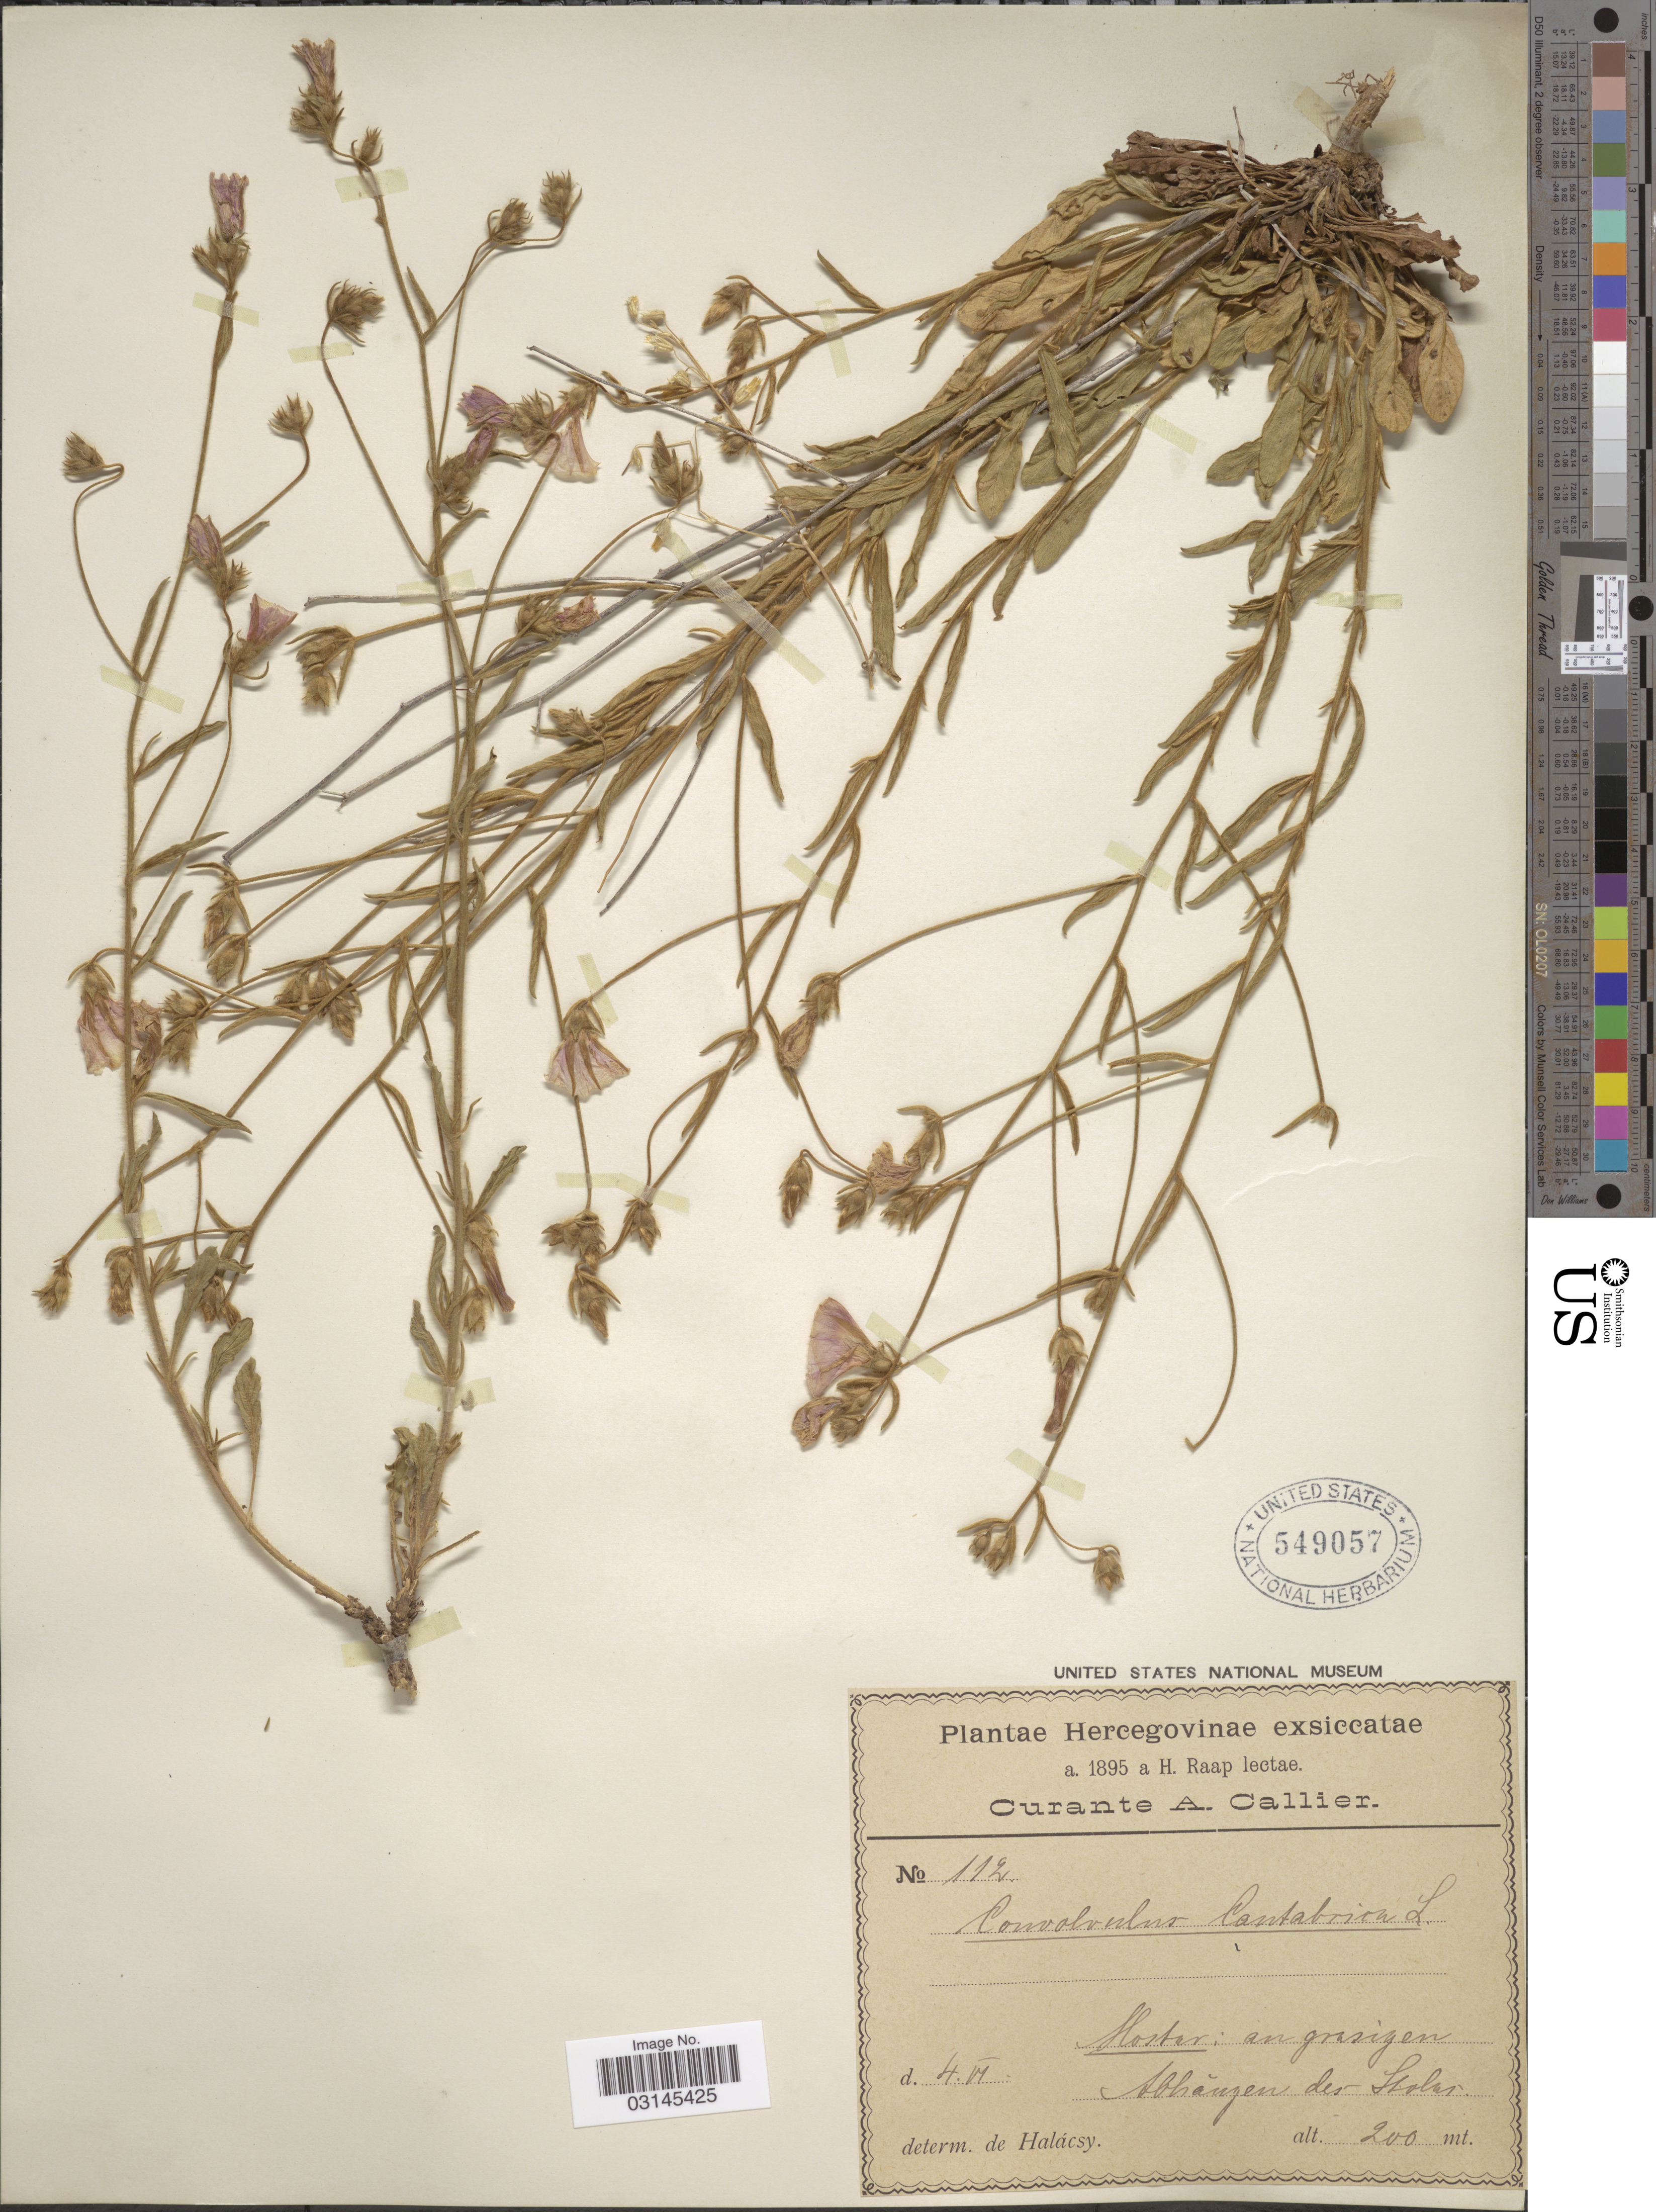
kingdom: Plantae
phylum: Tracheophyta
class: Magnoliopsida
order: Solanales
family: Convolvulaceae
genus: Convolvulus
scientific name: Convolvulus cantabrica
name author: L.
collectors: H. Raap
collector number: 112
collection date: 1895-06-04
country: Bosnia and Herzegovina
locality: Hercegovinae. Hostar: an grasigen Abhángen der Stolar [interpreted].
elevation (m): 200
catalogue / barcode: US 549057